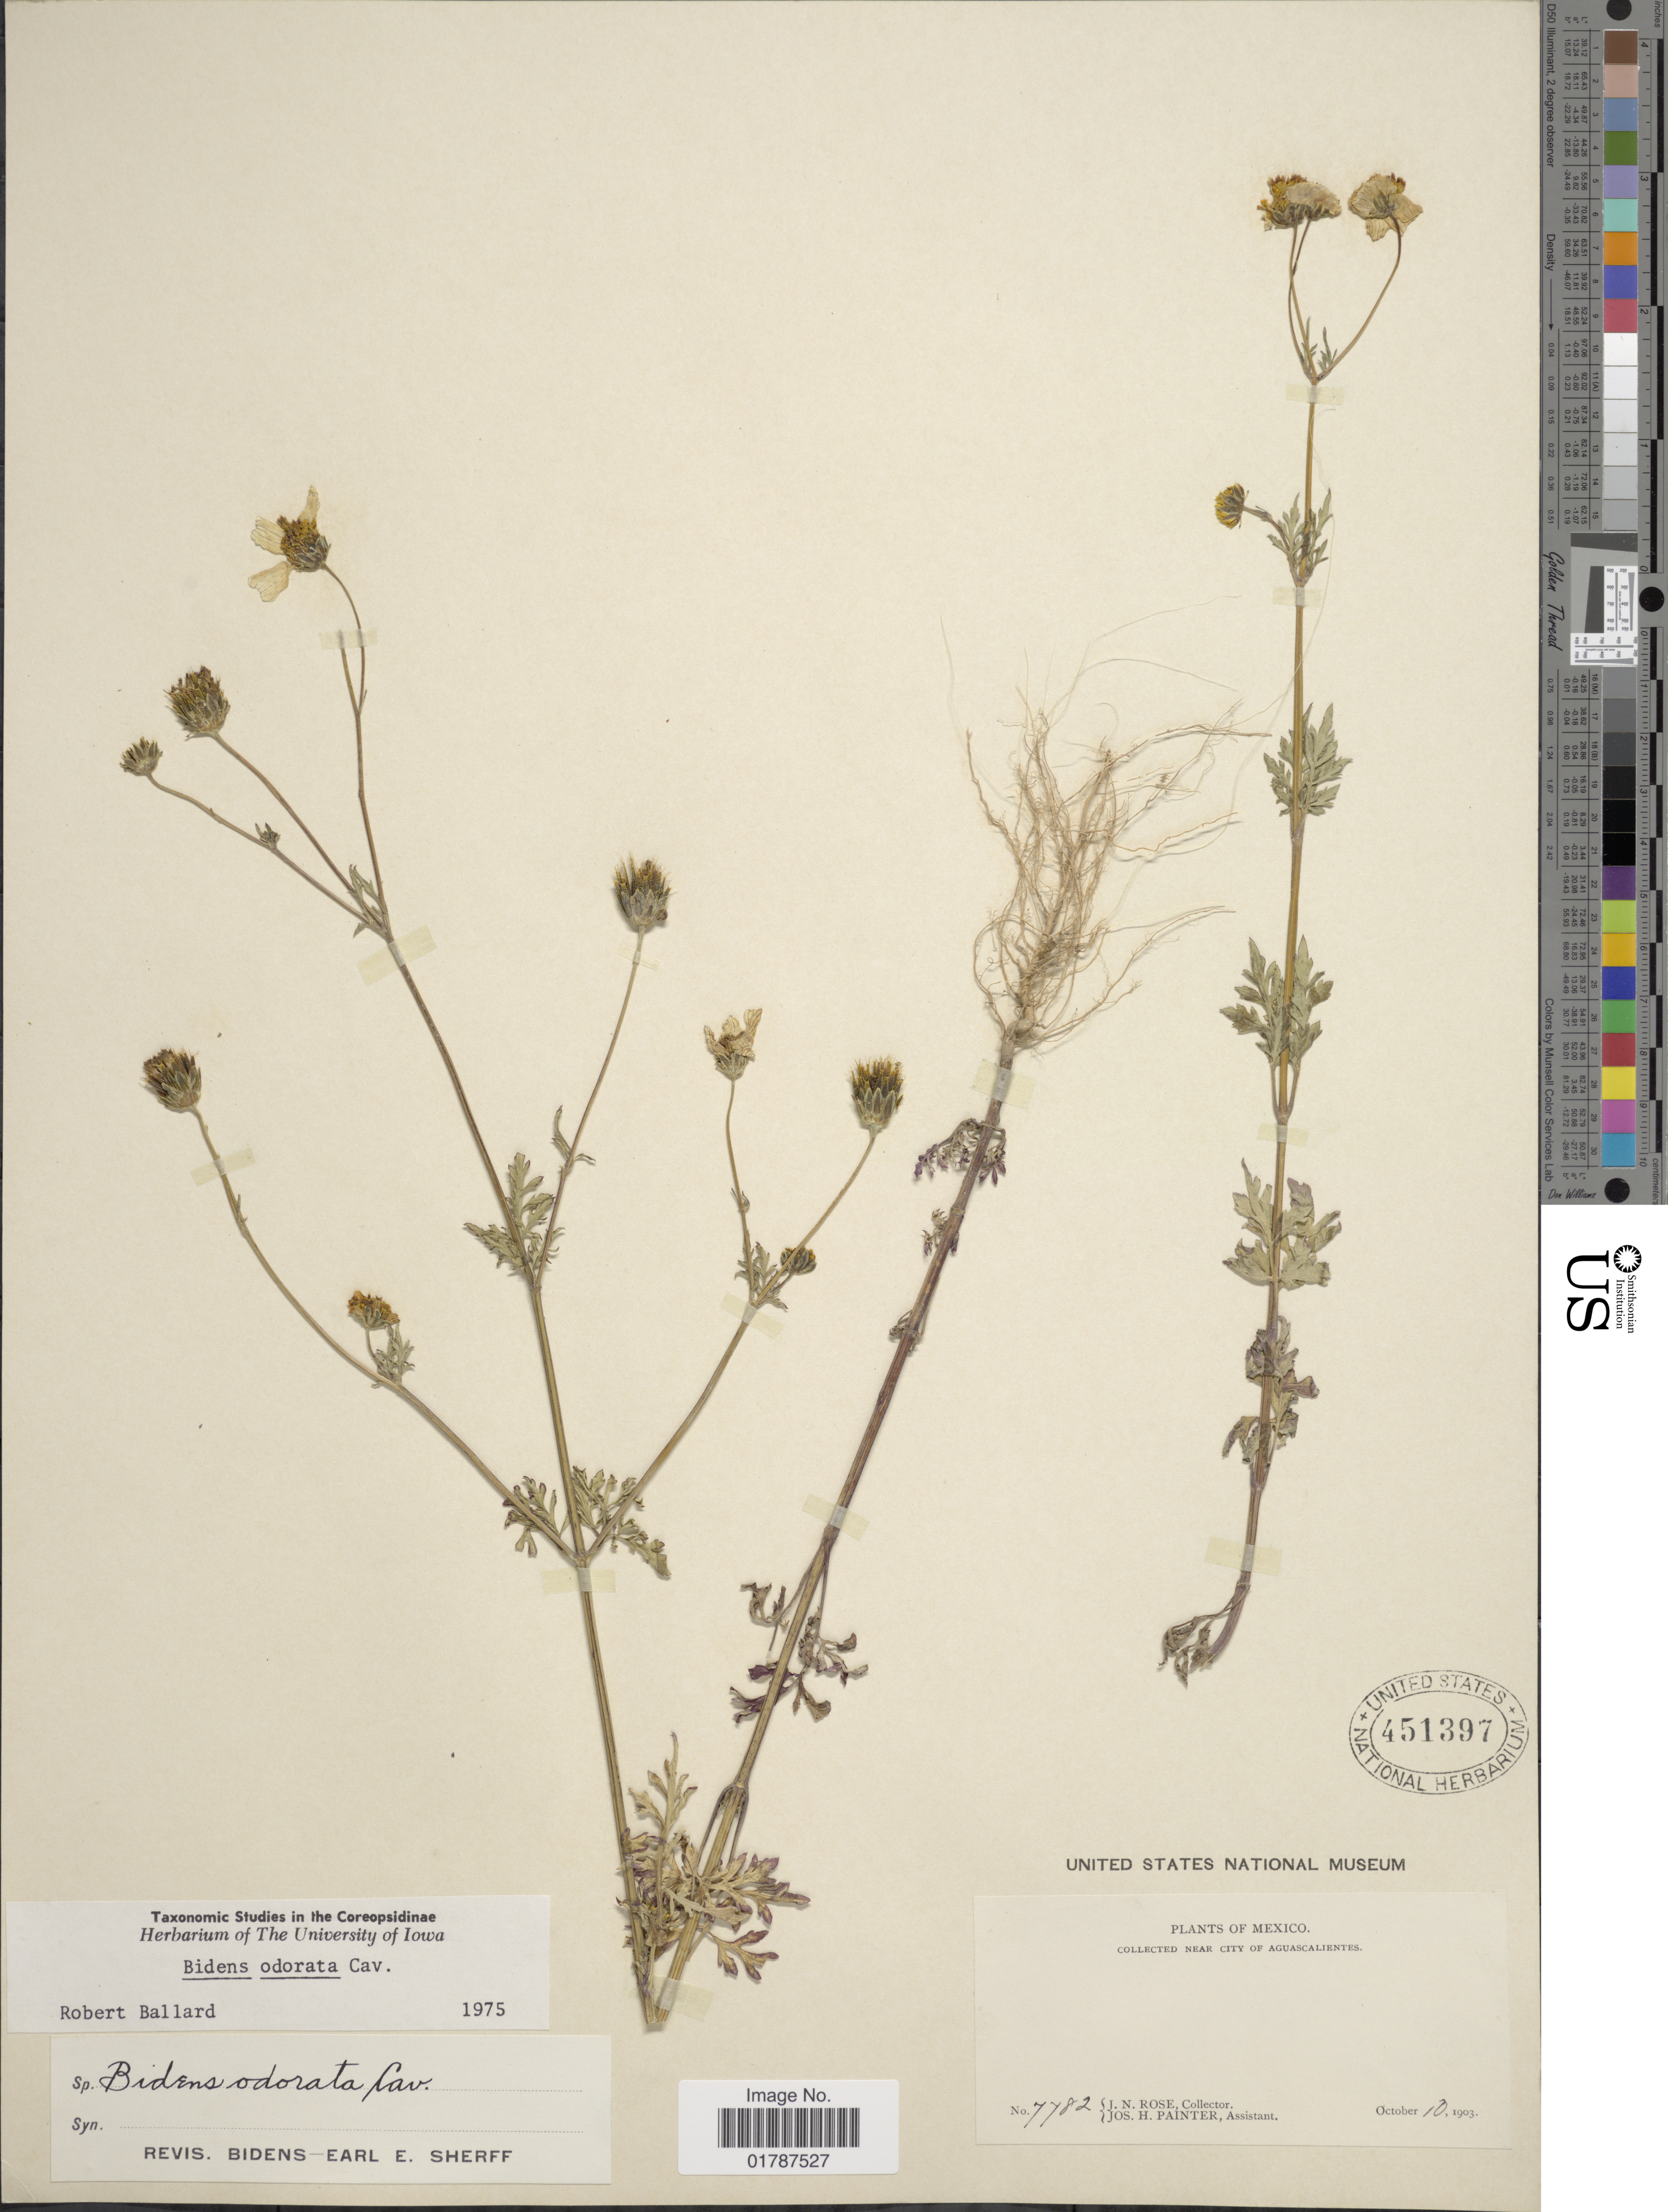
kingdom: Plantae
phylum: Tracheophyta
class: Magnoliopsida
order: Asterales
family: Asteraceae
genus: Bidens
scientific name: Bidens odorata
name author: Cav.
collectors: J. N. Rose & J. H. Painter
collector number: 7782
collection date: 1903-10-10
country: Mexico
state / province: Aguascalientes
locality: Near City of Aguascalientes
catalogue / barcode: US 451397